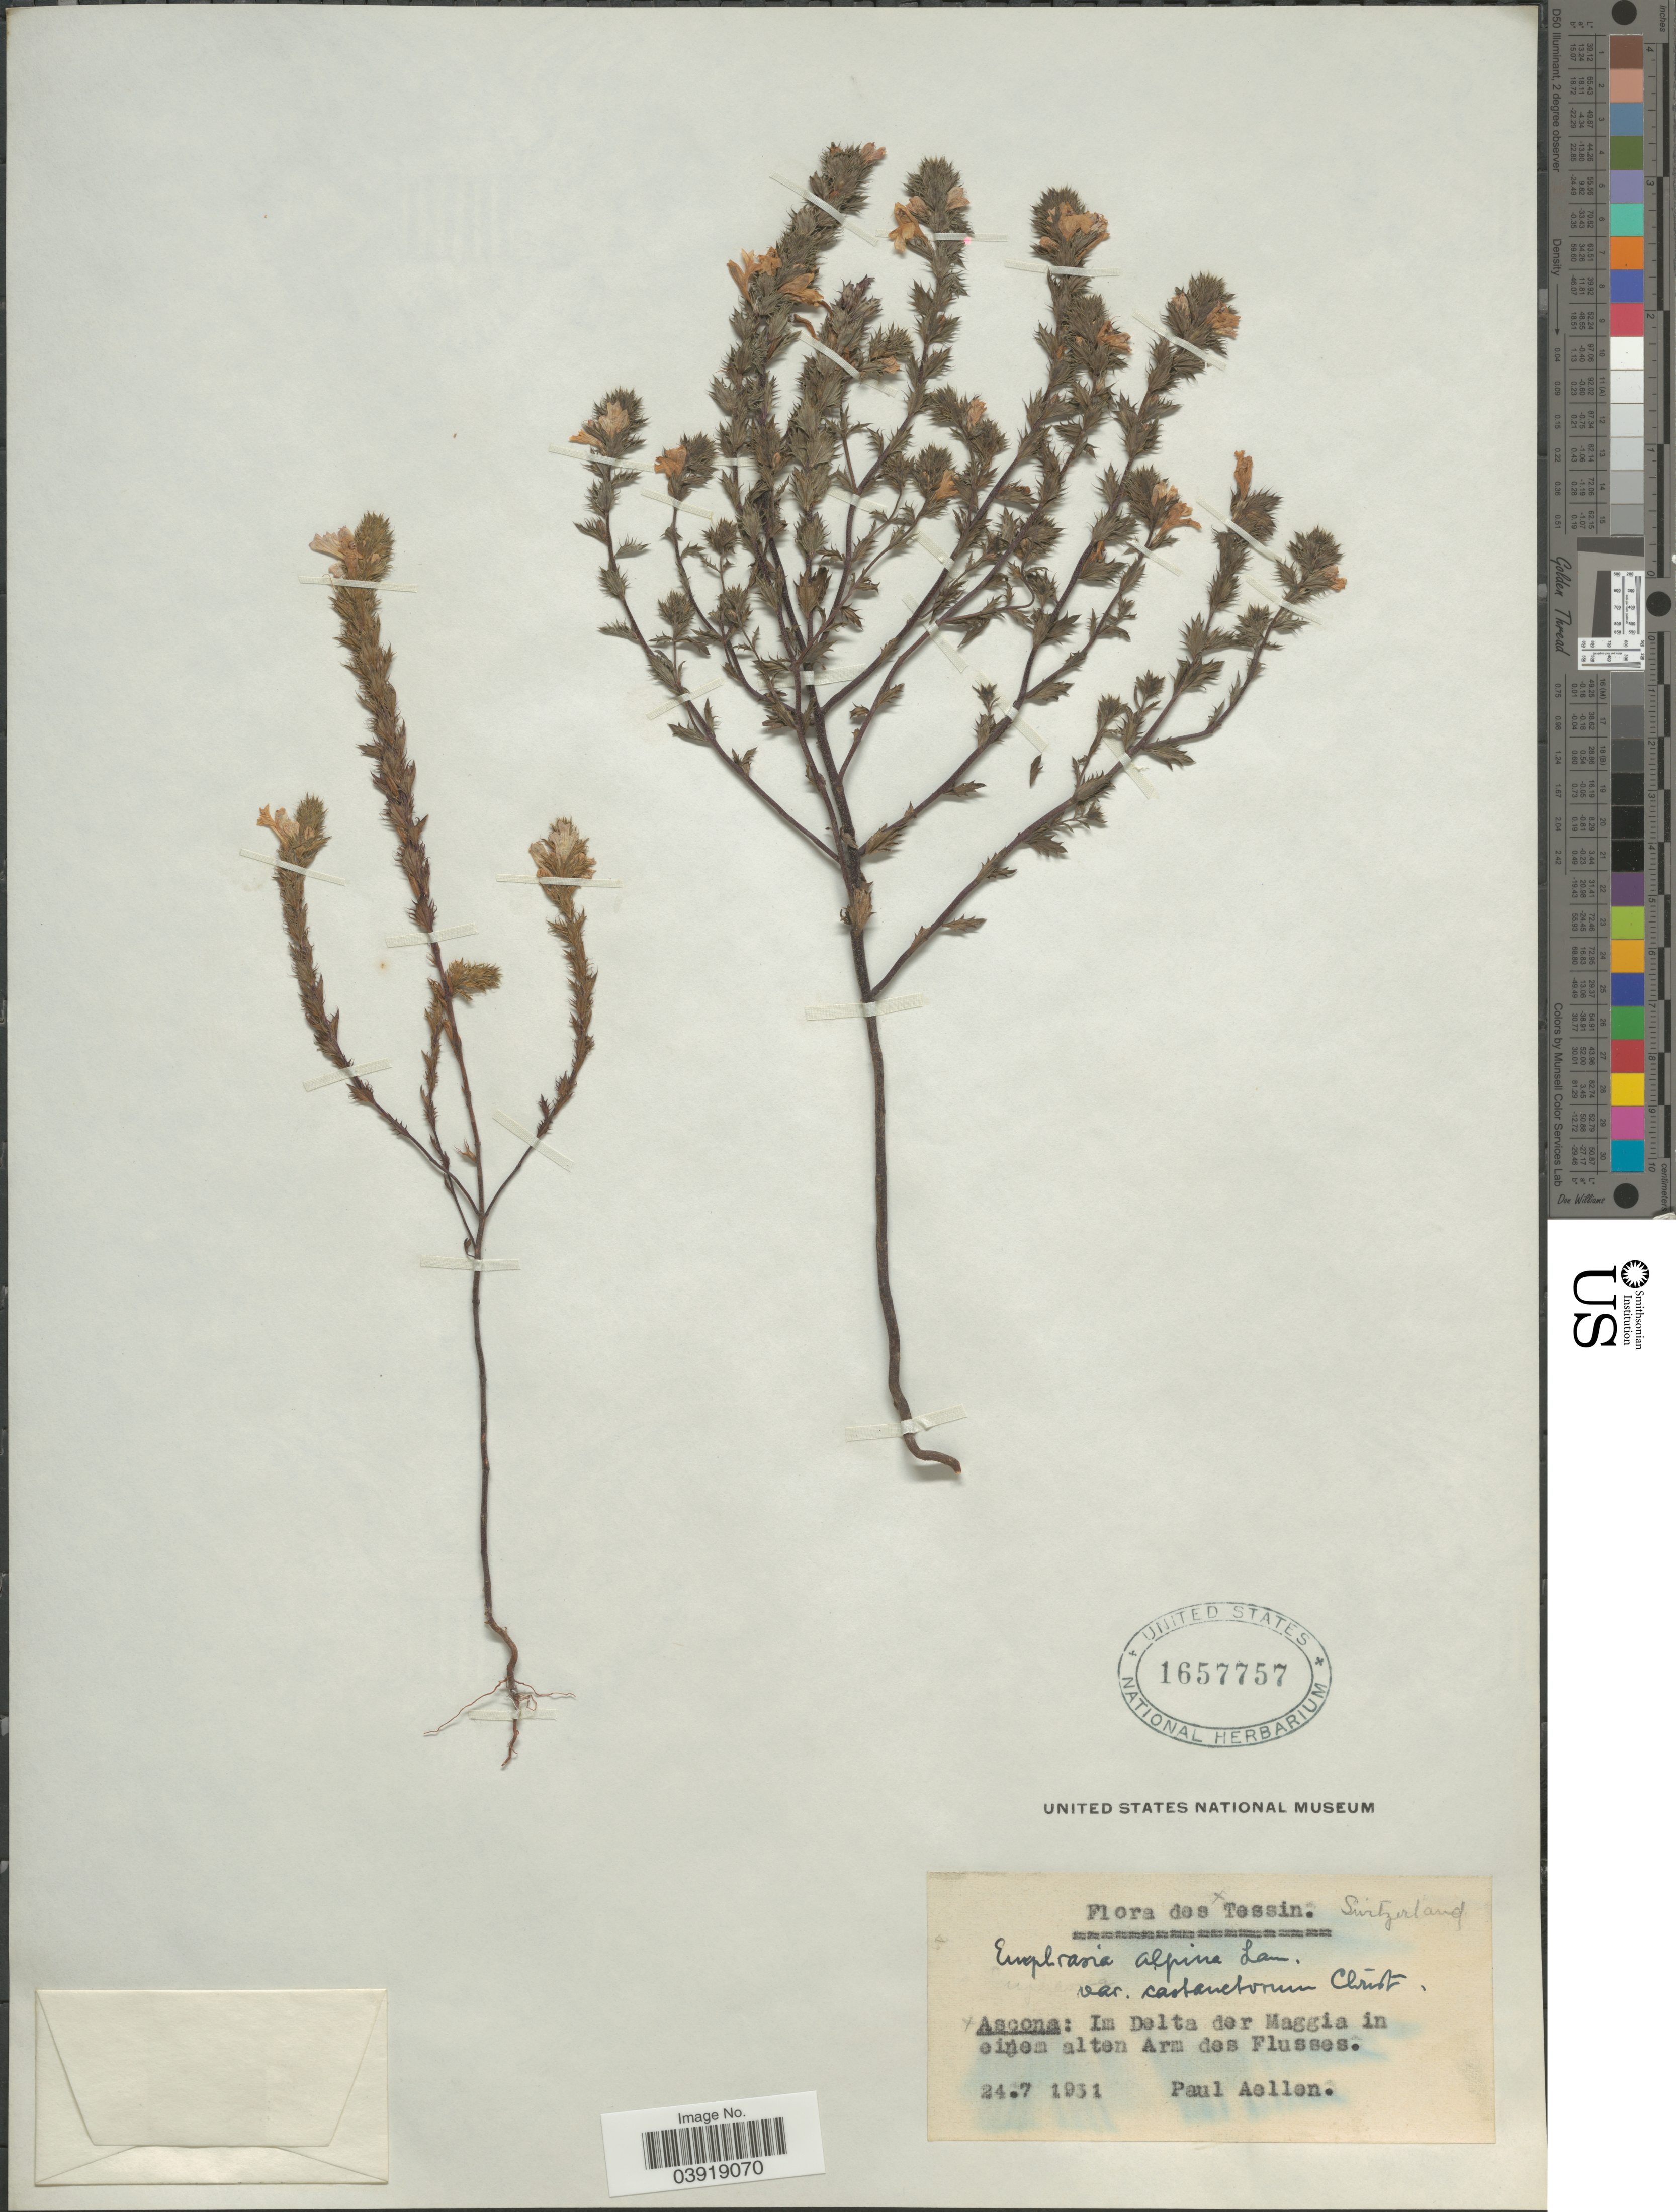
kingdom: Plantae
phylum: Tracheophyta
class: Magnoliopsida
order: Lamiales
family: Orobanchaceae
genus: Euphrasia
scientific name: Euphrasia alpina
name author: (L.) Bubani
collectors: P. Aellen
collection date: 1931-07-24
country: Switzerland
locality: Tessin. Ascona: Im Delta der Maggia in einem alten Arm des Flusses.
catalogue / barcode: US 1657757